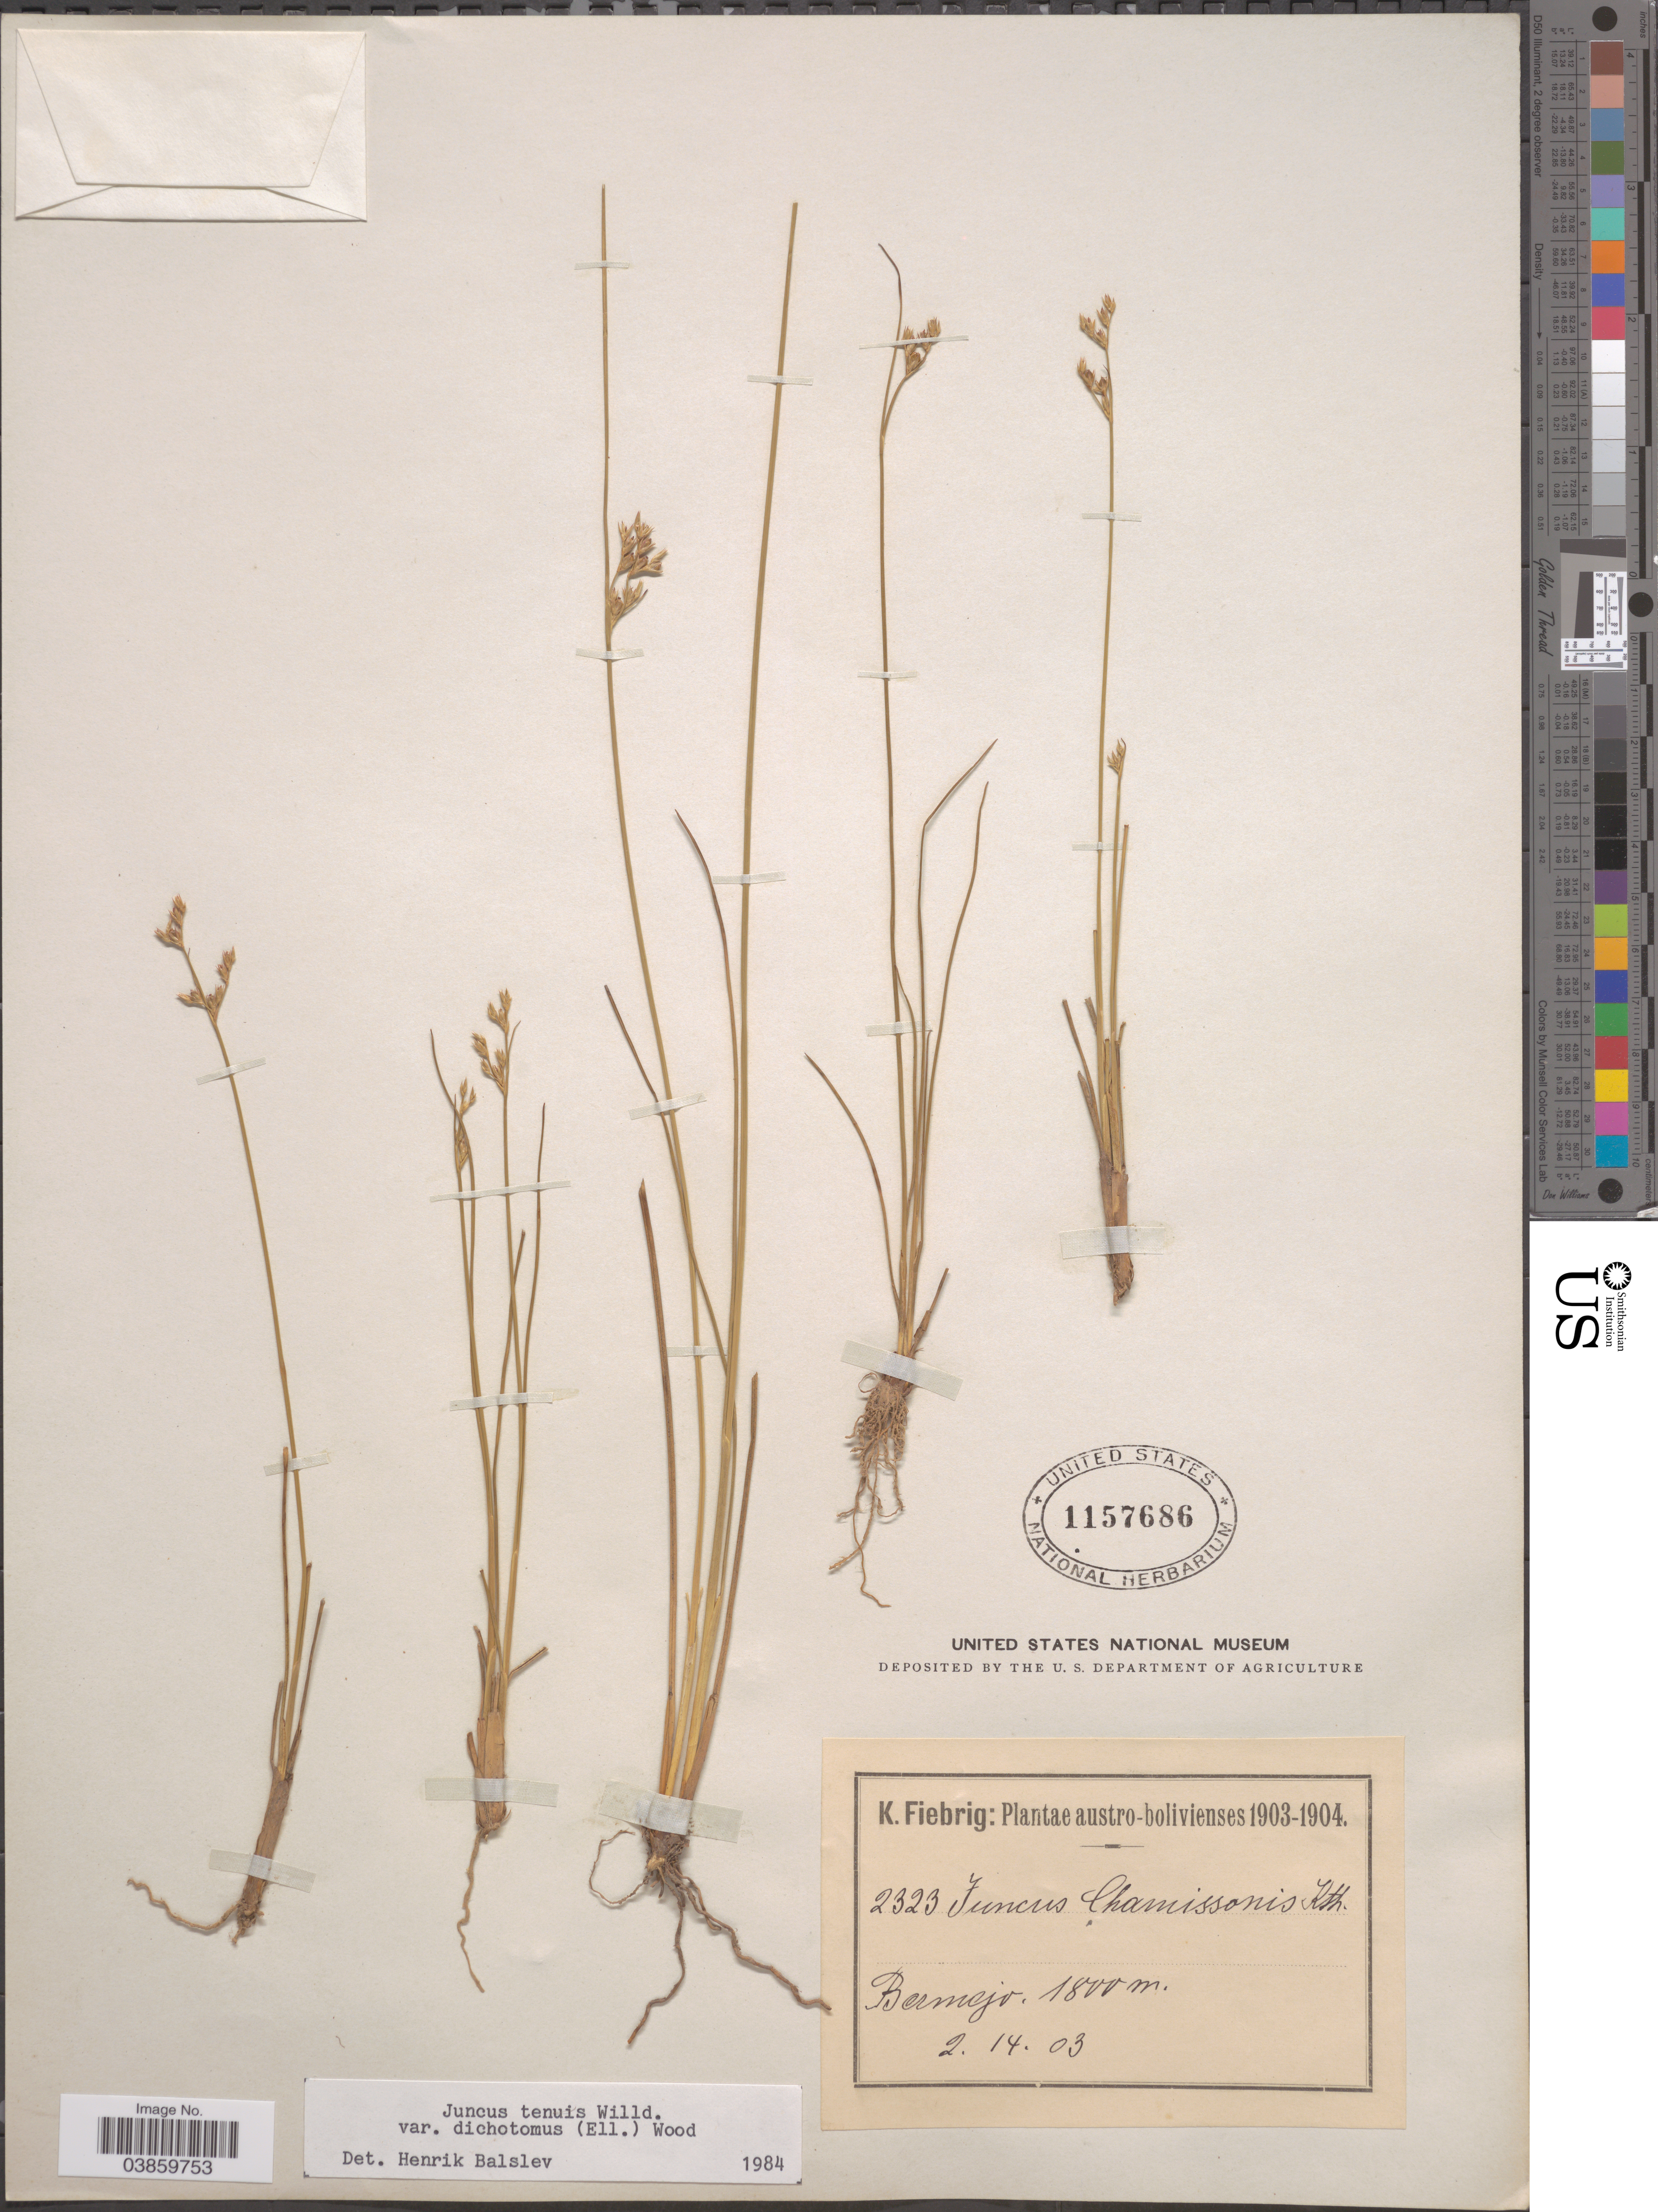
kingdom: Plantae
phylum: Tracheophyta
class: Liliopsida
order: Poales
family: Juncaceae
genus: Juncus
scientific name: Juncus tenuis var. dichotomus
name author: (Elliott) Alph. Wood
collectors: K. Fiebrig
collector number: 2323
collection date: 1903-02-14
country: Bolivia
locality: Austro-bolivienses. Bermejo.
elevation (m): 1800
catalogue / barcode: US 1157686